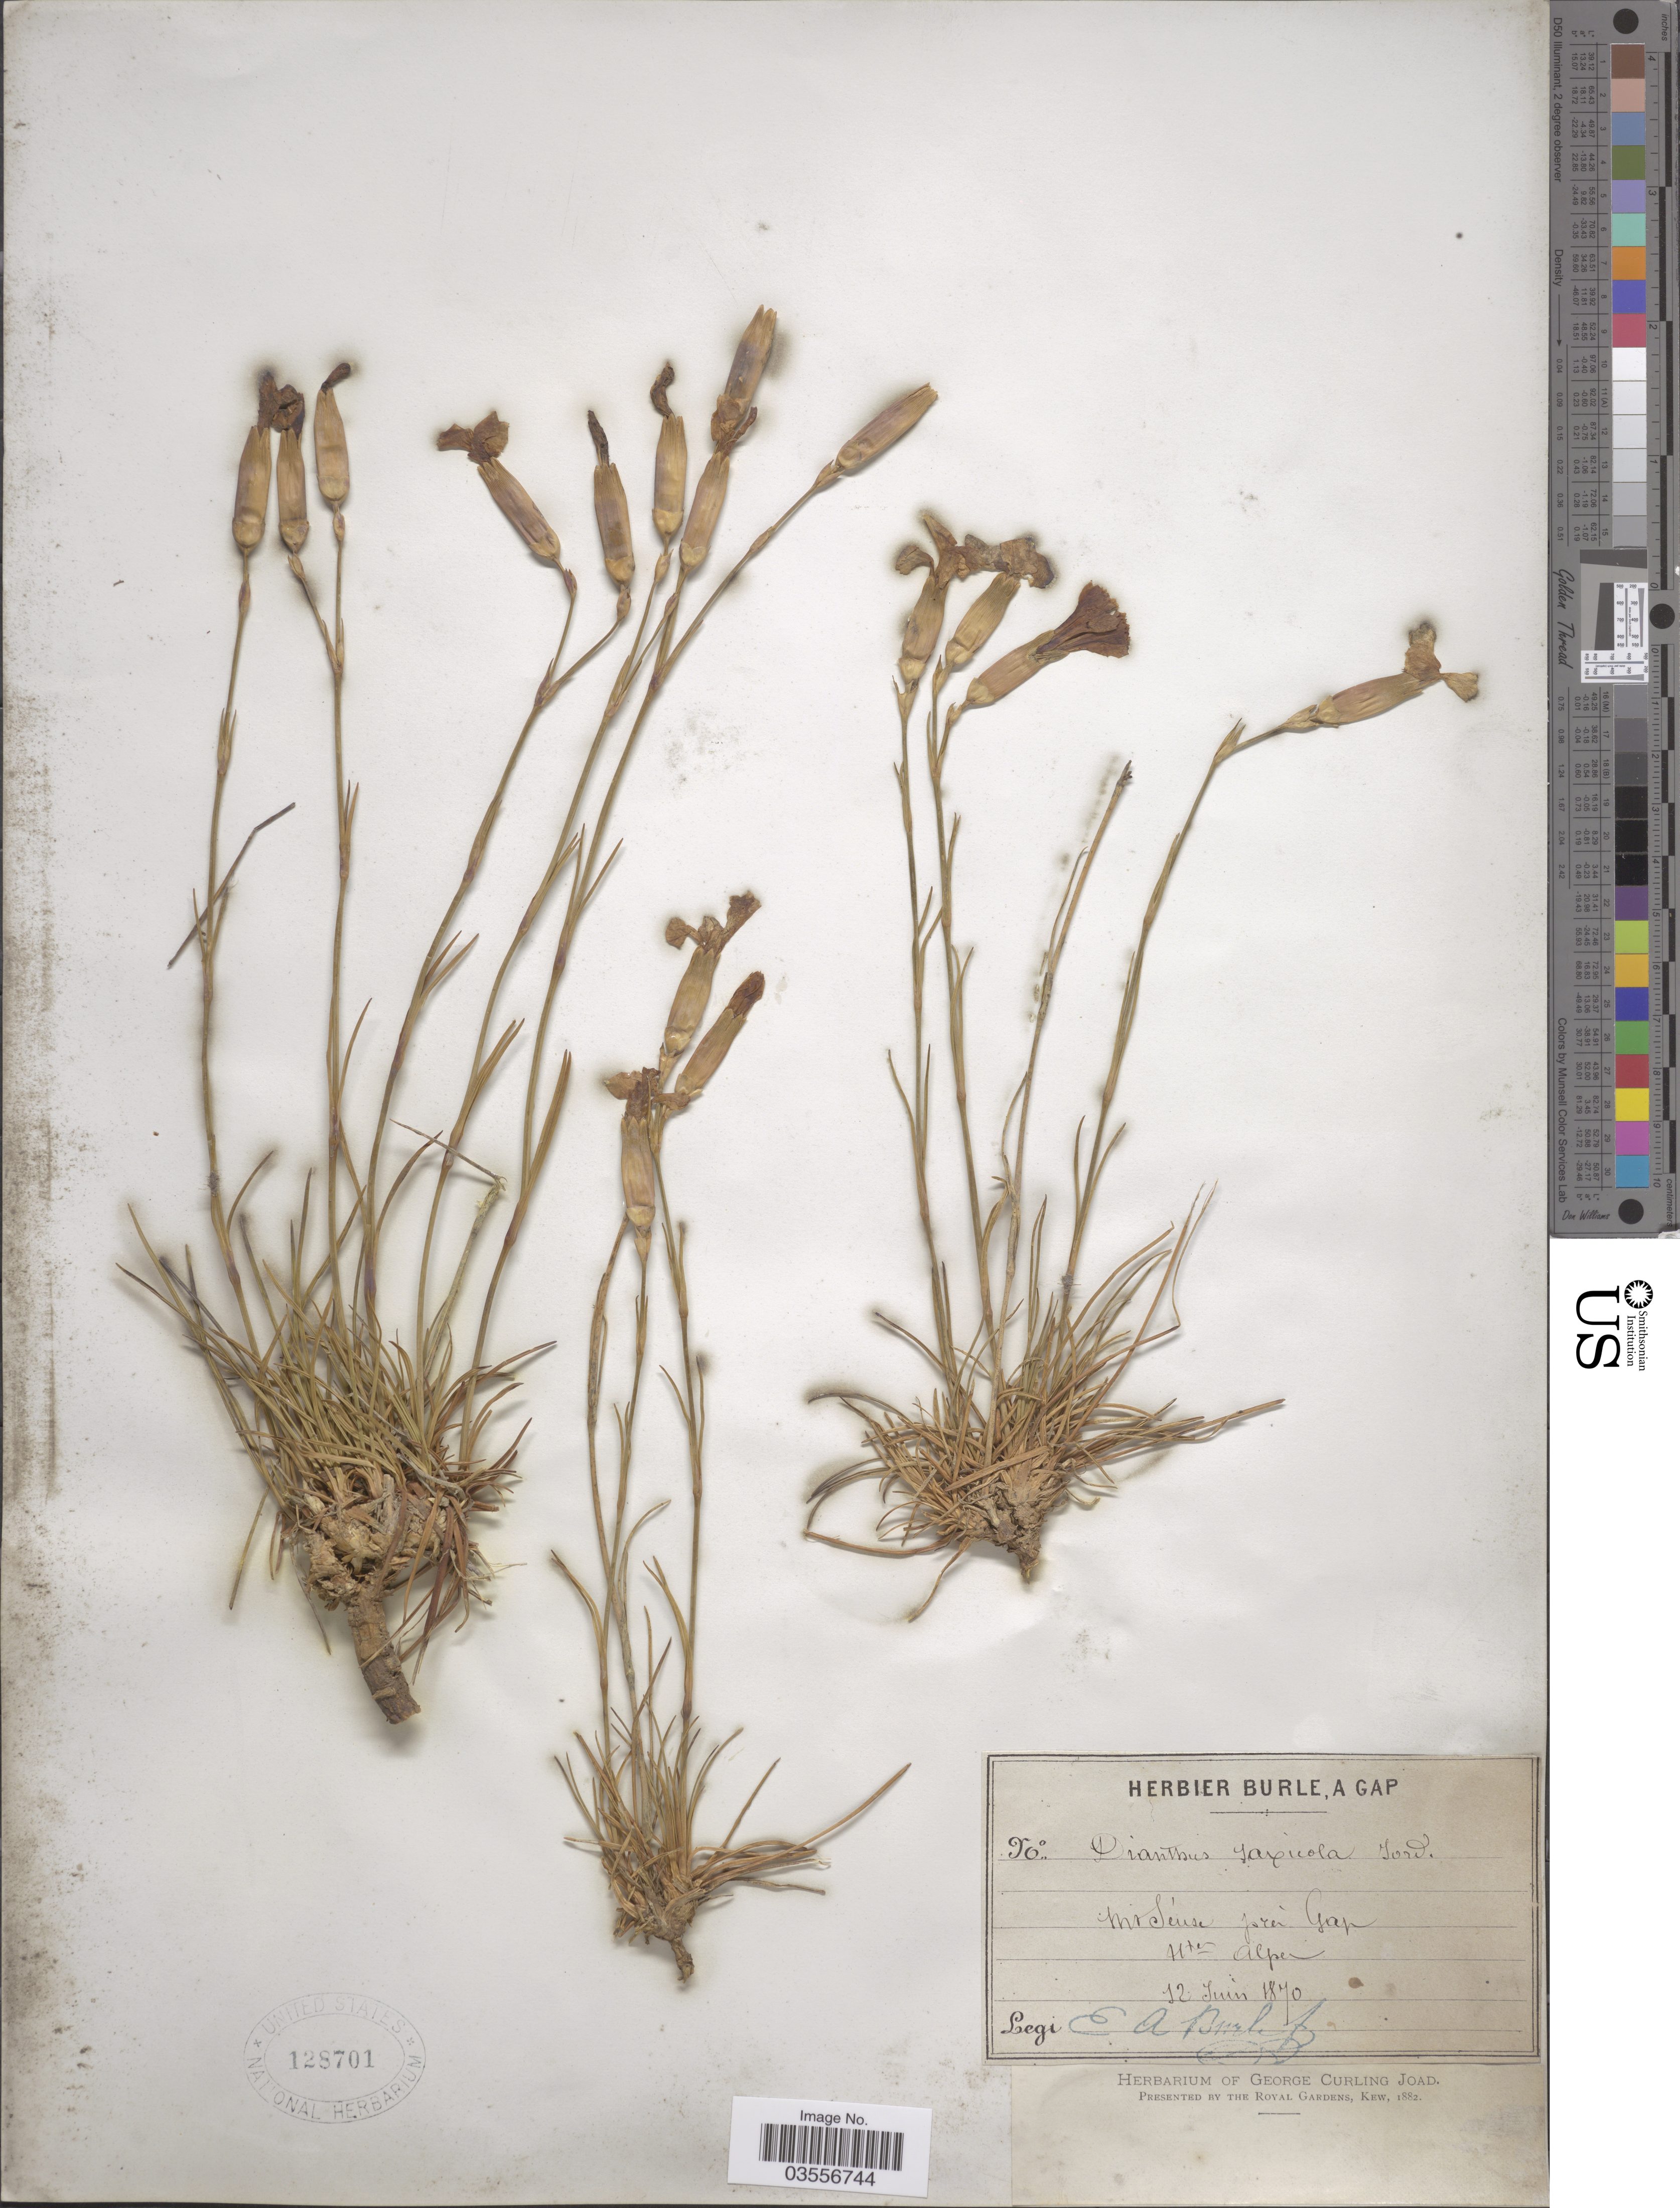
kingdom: Plantae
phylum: Tracheophyta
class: Magnoliopsida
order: Caryophyllales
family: Caryophyllaceae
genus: Dianthus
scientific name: Dianthus saxicola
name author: Jord.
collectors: E. Burle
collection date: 1870-06-12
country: France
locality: Mt Séuse près Gap. Htes Alpes.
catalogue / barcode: US 128701